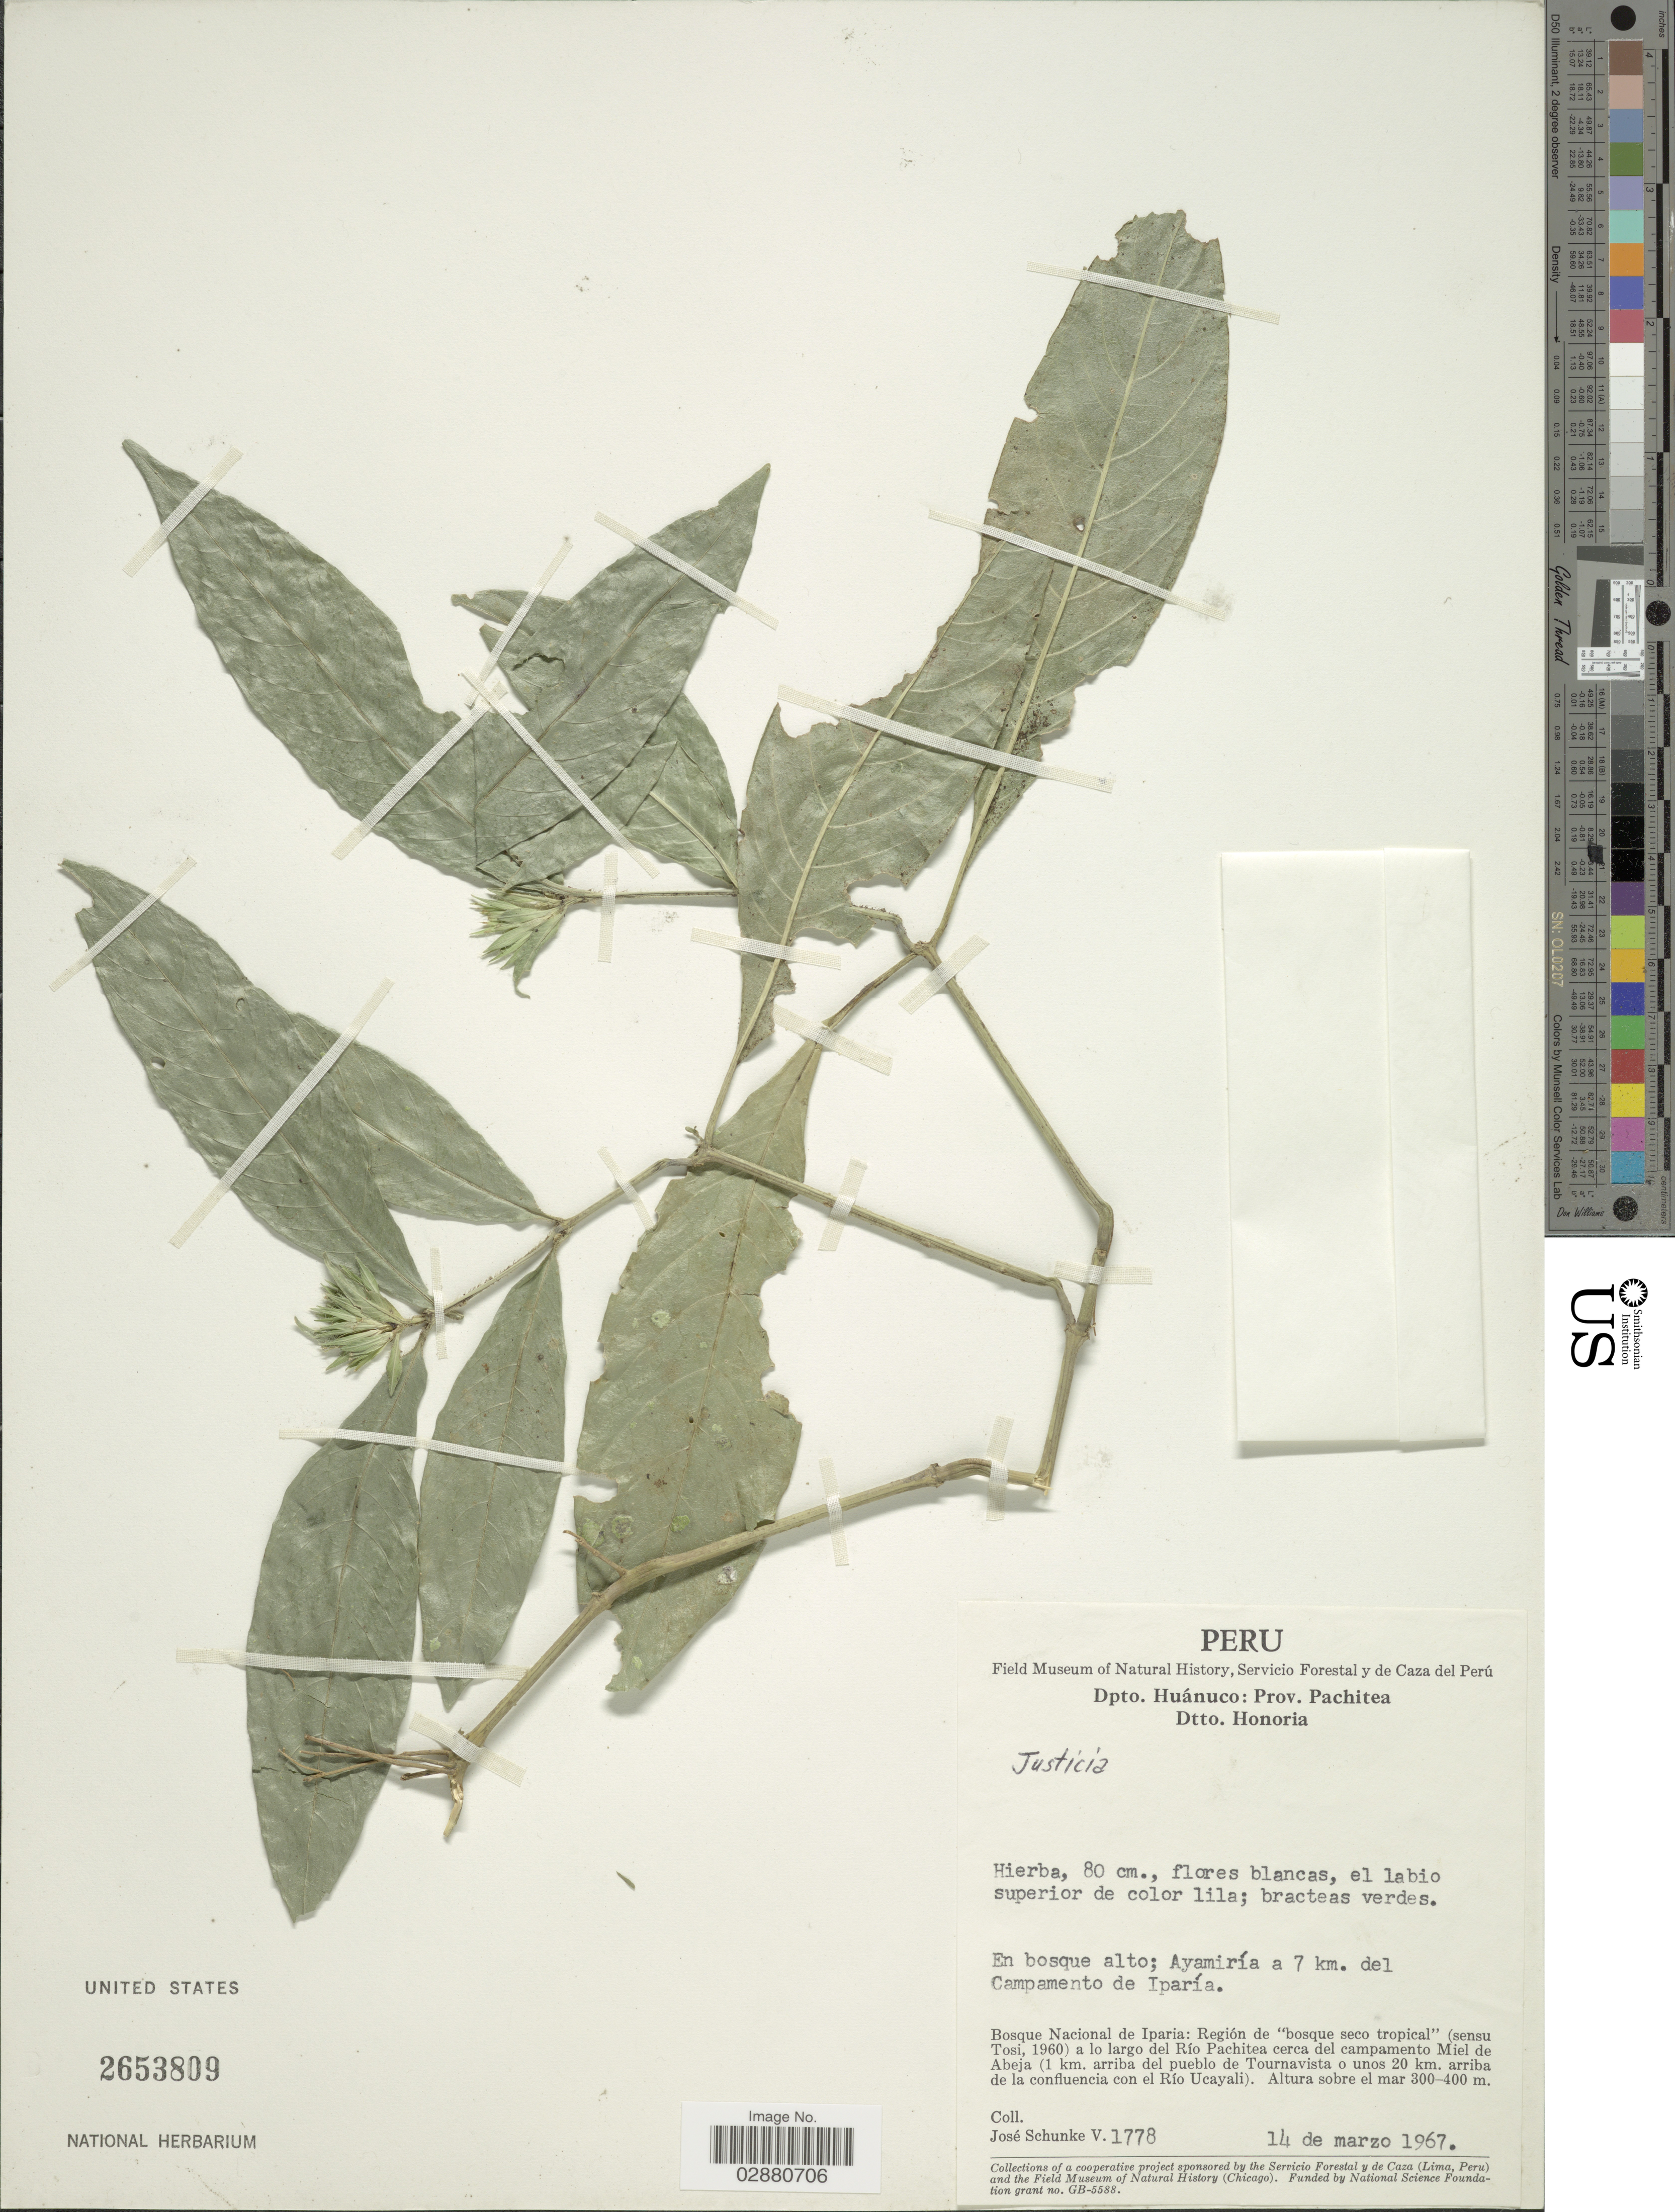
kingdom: Plantae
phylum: Tracheophyta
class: Magnoliopsida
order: Lamiales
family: Acanthaceae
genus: Justicia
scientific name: Justicia rusbyi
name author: (Lindau) V.A.W. Graham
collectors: J. Schunke Vigo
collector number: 1778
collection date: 1967-03-14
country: Peru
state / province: Huánuco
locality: Dpto. Huánuco: Prov. Pachitea. Dtto. Honoria. Ayamiría a 7 km. del Campamento de Iparía. Bosque Nacional de Iparia: Región de "bosque seco tropical" (sensu Tosi, 1960) a lo largo del Río Pachitea cerca del campamento Miel de Abeja (1 km. arriba del pueblo de Tournavista o unos 20 km. arriba de la confluencia con el Río Ucayali).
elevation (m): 300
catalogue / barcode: US 2653809